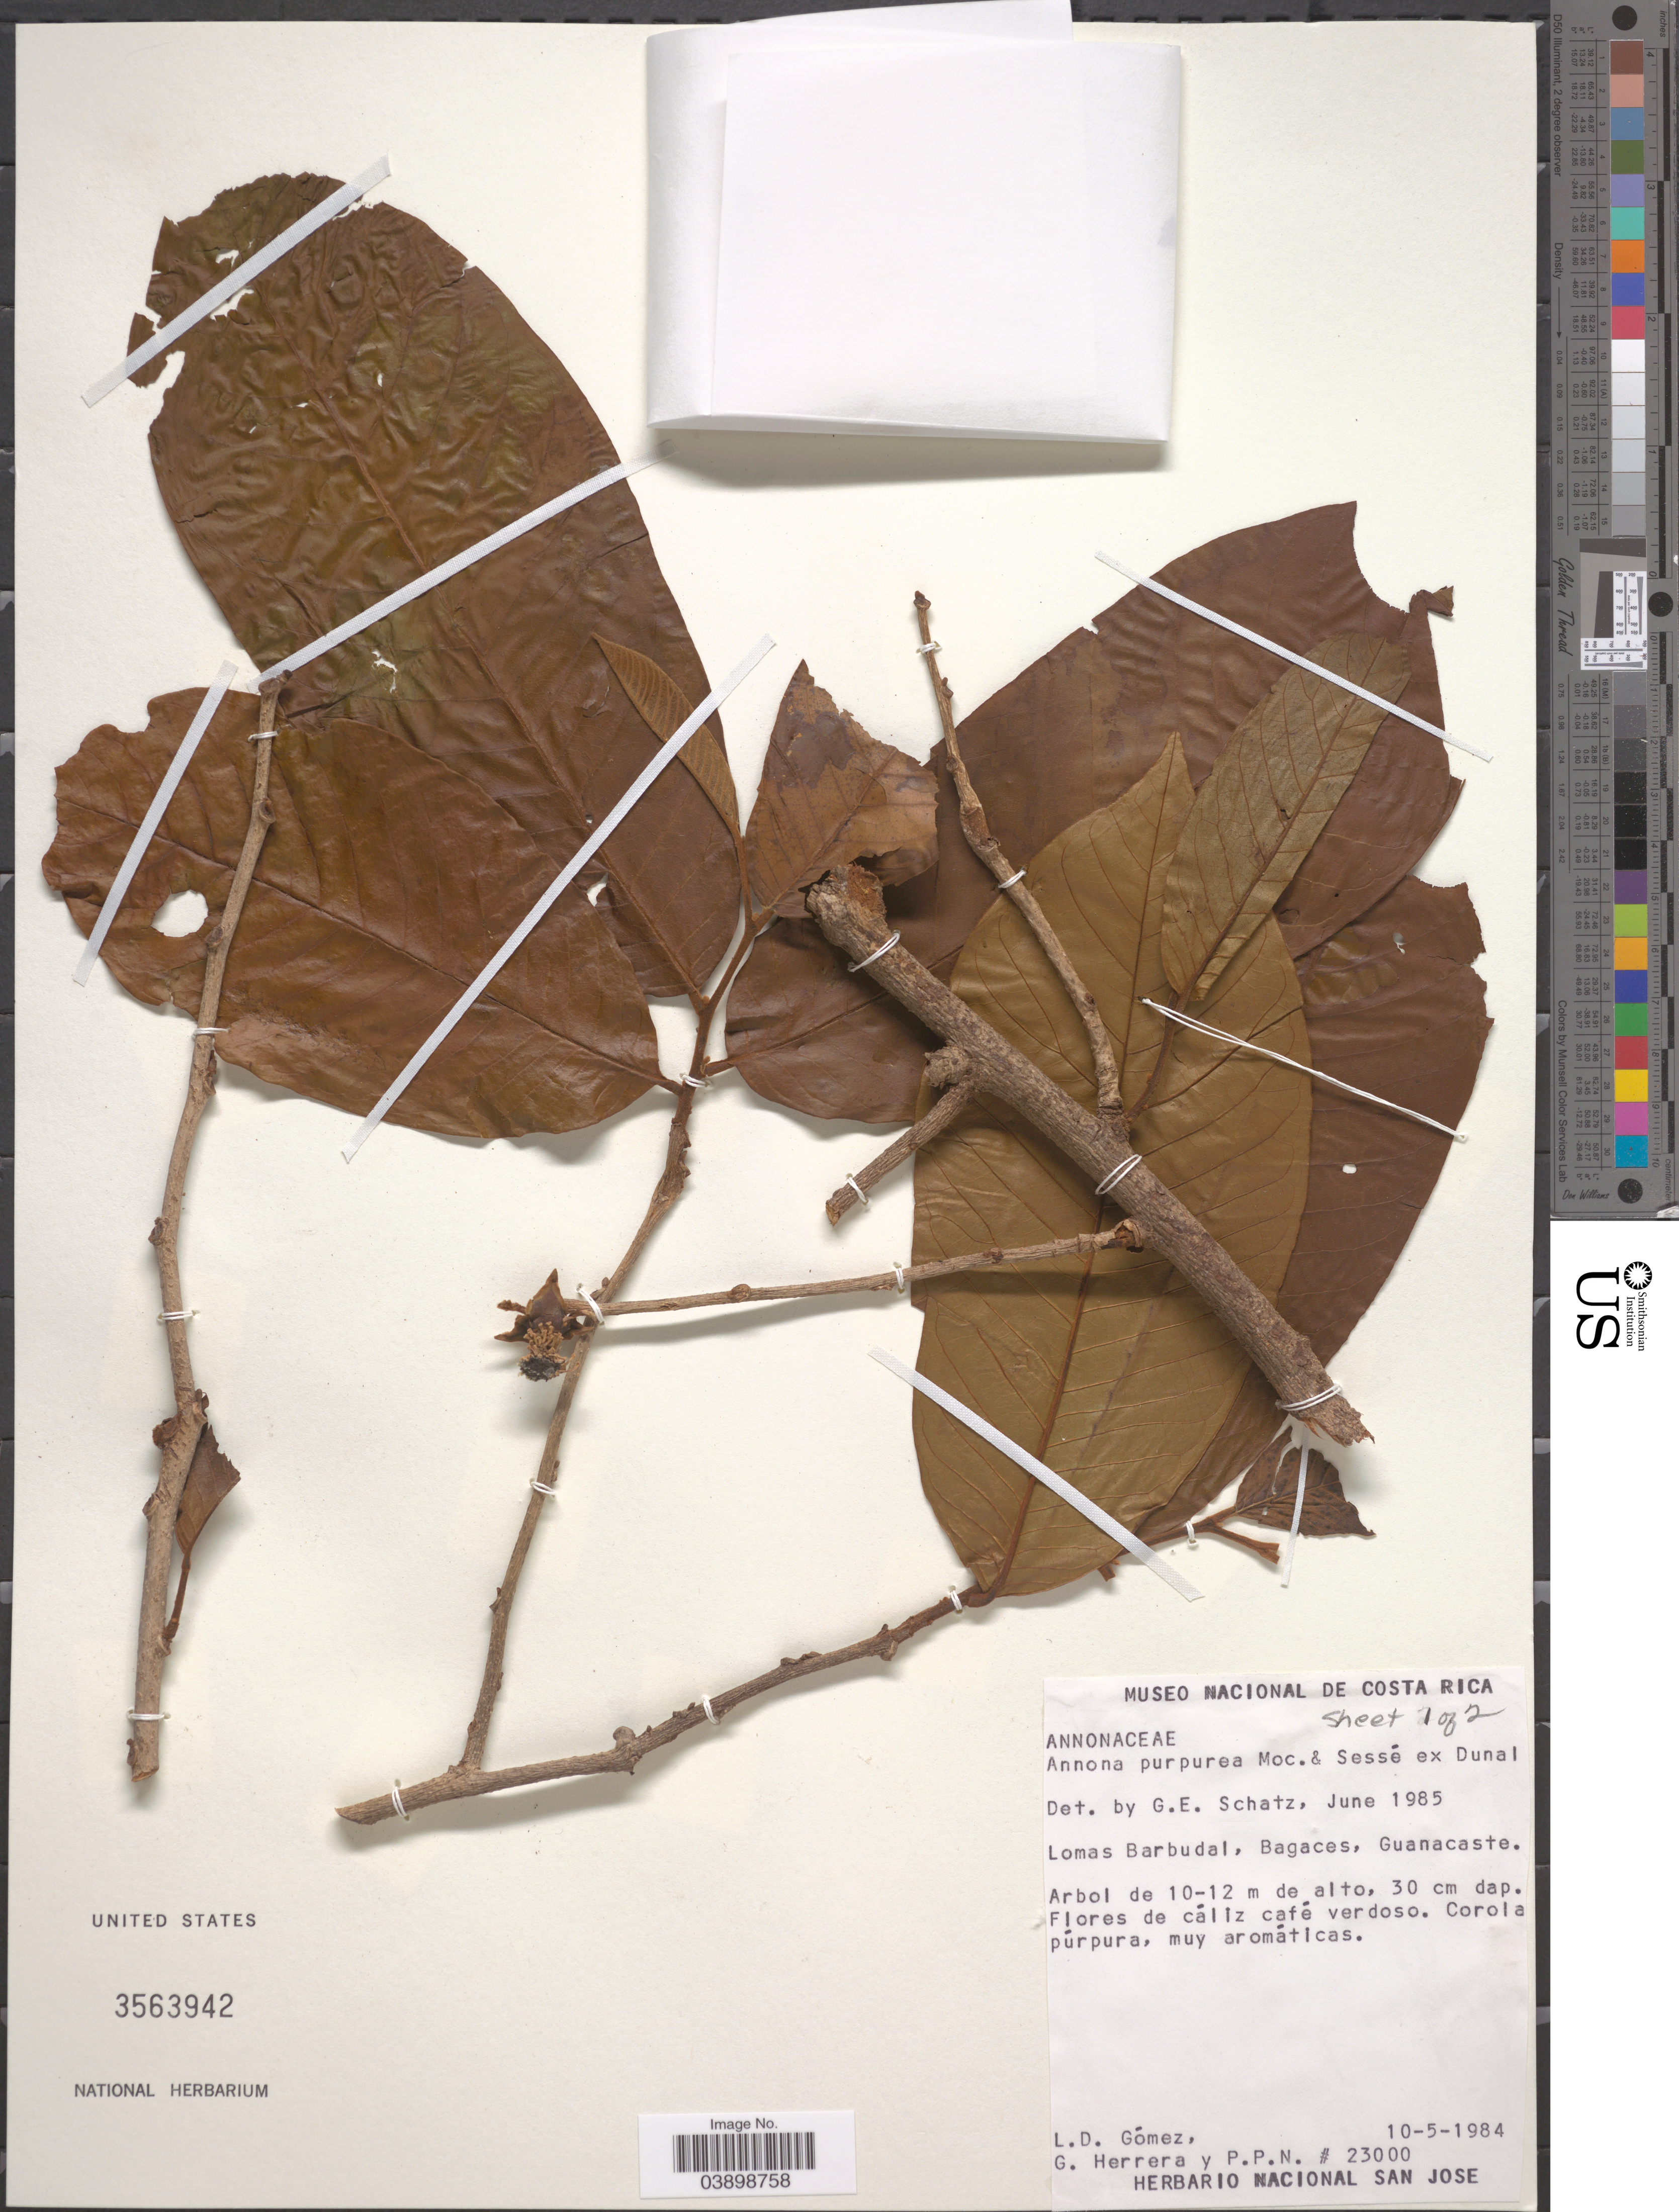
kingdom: Plantae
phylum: Tracheophyta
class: Magnoliopsida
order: Magnoliales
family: Annonaceae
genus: Annona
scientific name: Annona purpurea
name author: Moc. & Sessé ex Dunal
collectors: L. D. Gómez, G. Herrera & P. P. N. Herrera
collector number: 23000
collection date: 1984-05-10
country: Costa Rica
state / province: Guanacaste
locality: Lomas Barbudal, Bagaces.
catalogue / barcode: US 3563942